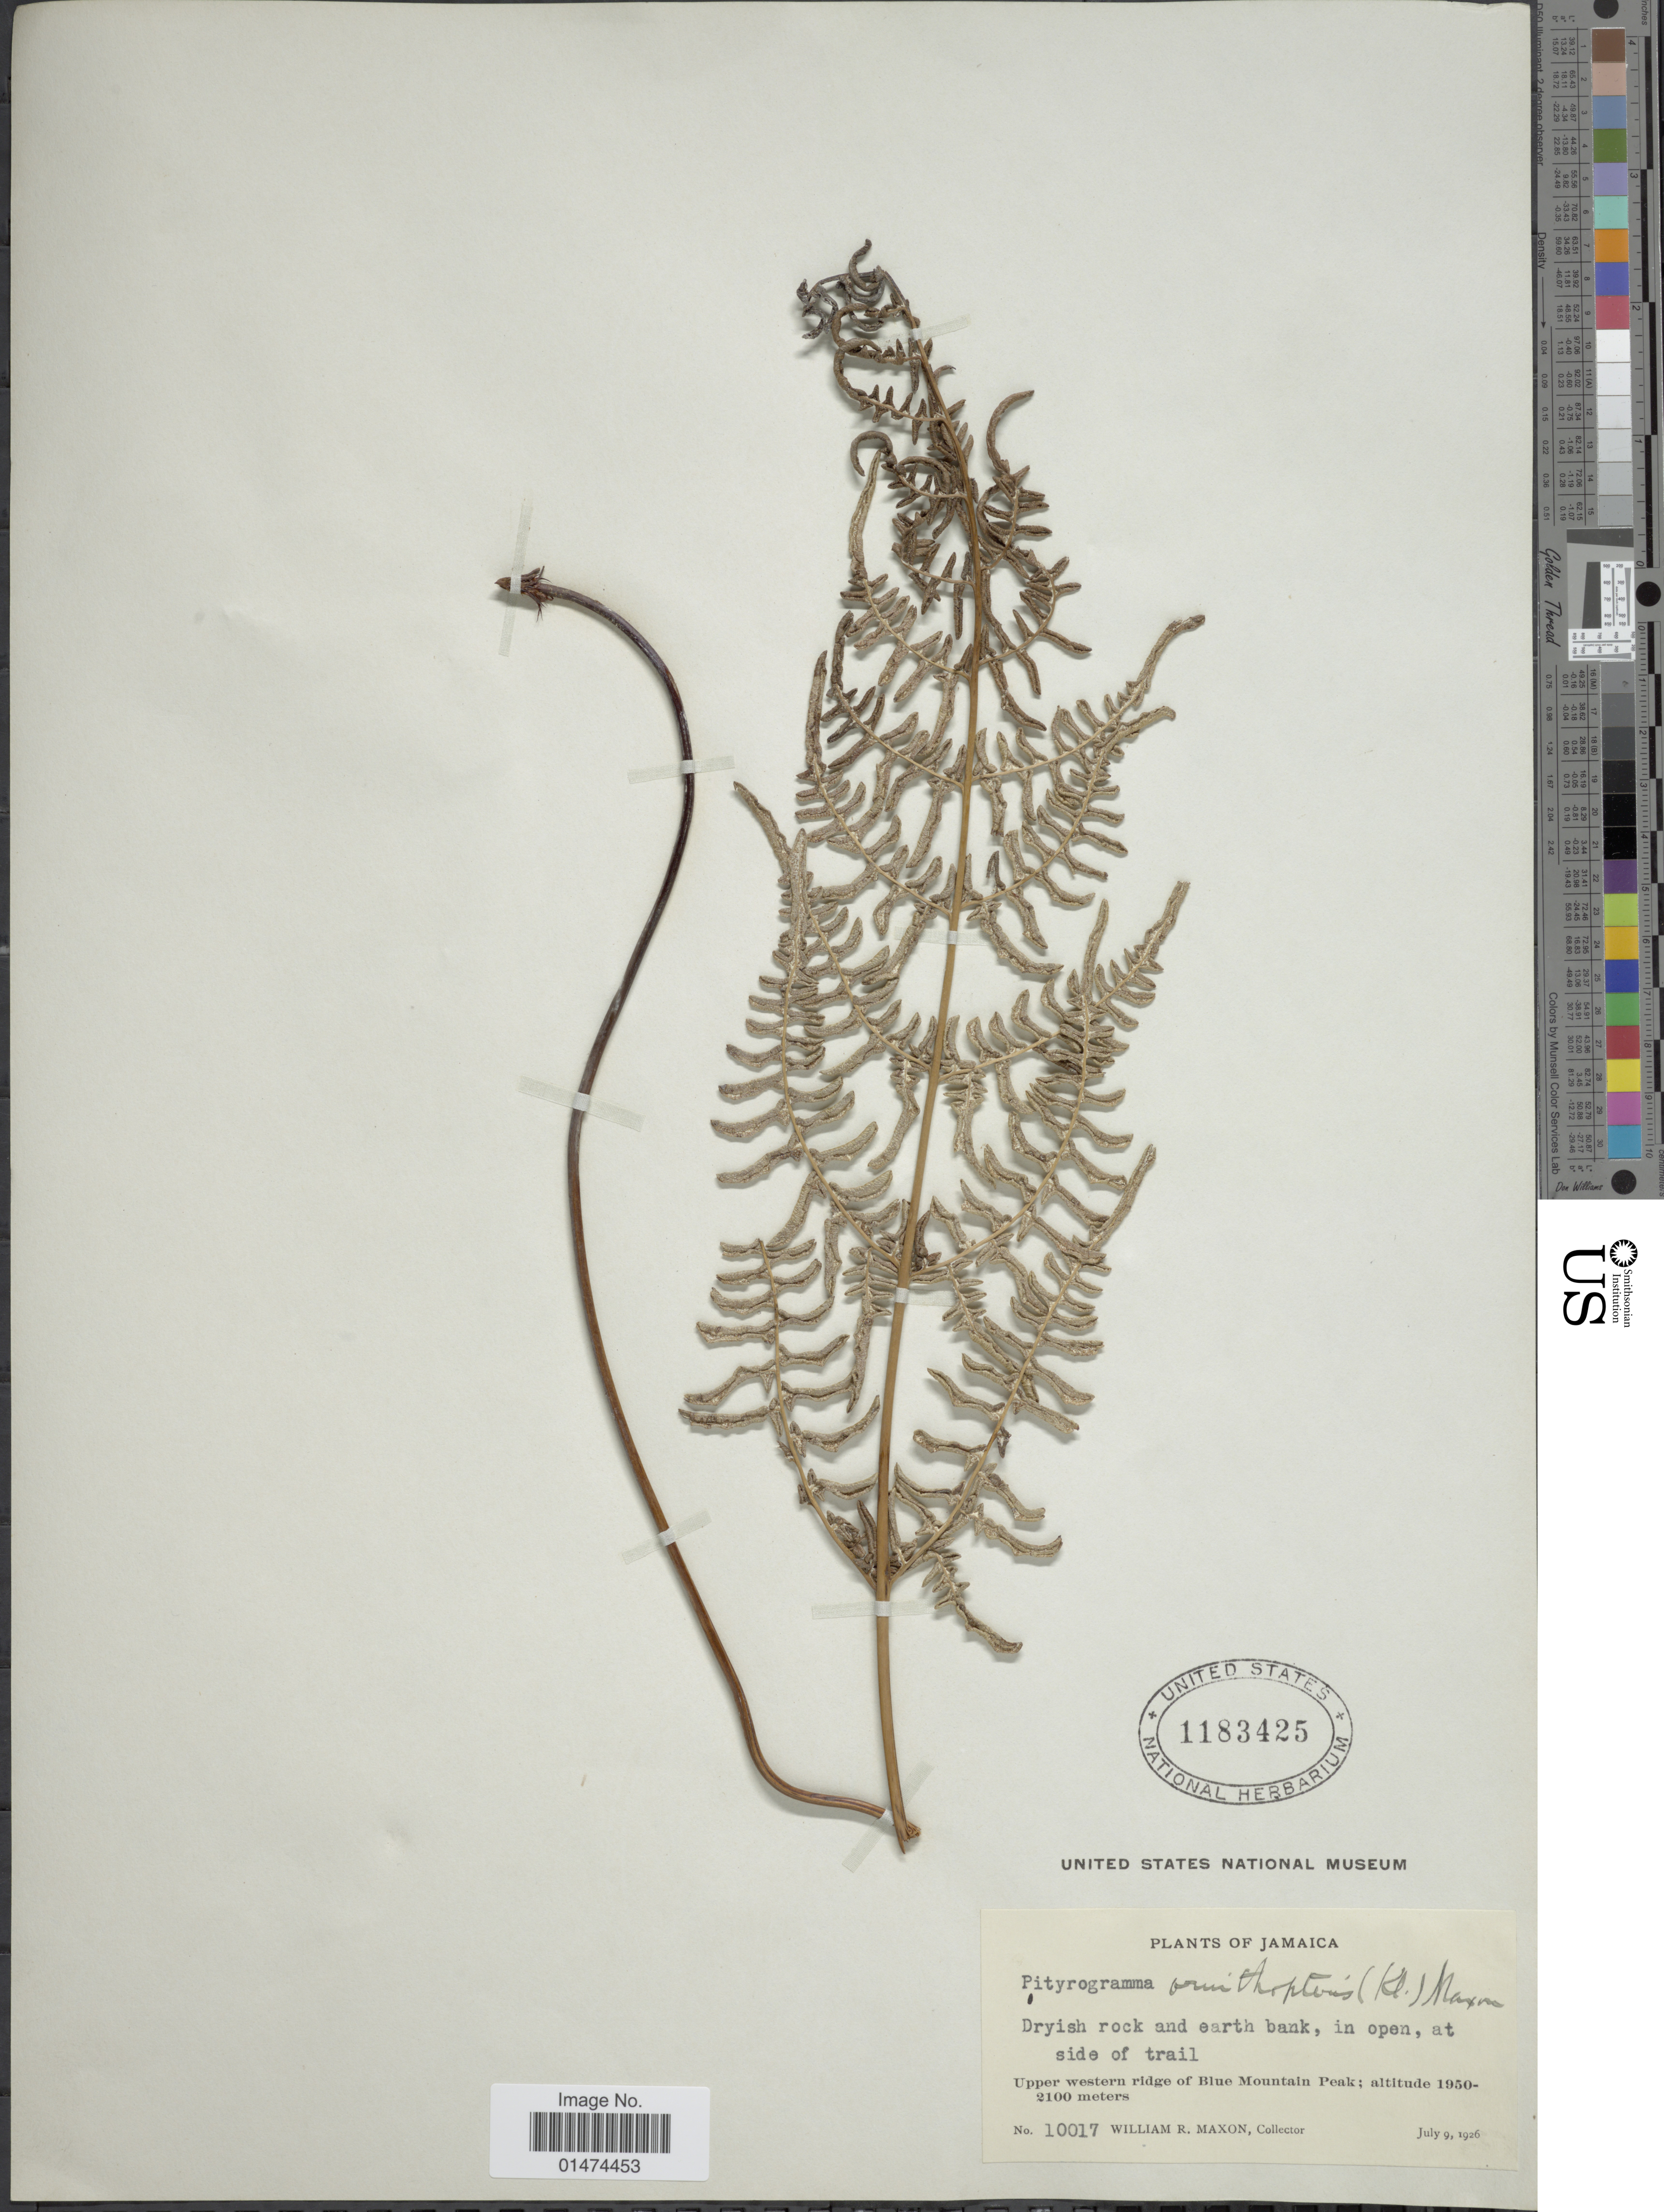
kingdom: Plantae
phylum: Tracheophyta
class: Polypodiopsida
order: Polypodiales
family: Pteridaceae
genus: Pityrogramma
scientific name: Pityrogramma chrysoconia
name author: (Desv.) Maxon ex Domin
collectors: W. R. Maxon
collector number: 10017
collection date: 1926-07-09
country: Jamaica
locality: Upper western ridge of Blue Mountain Peak.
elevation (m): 2100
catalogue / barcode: US 1183425